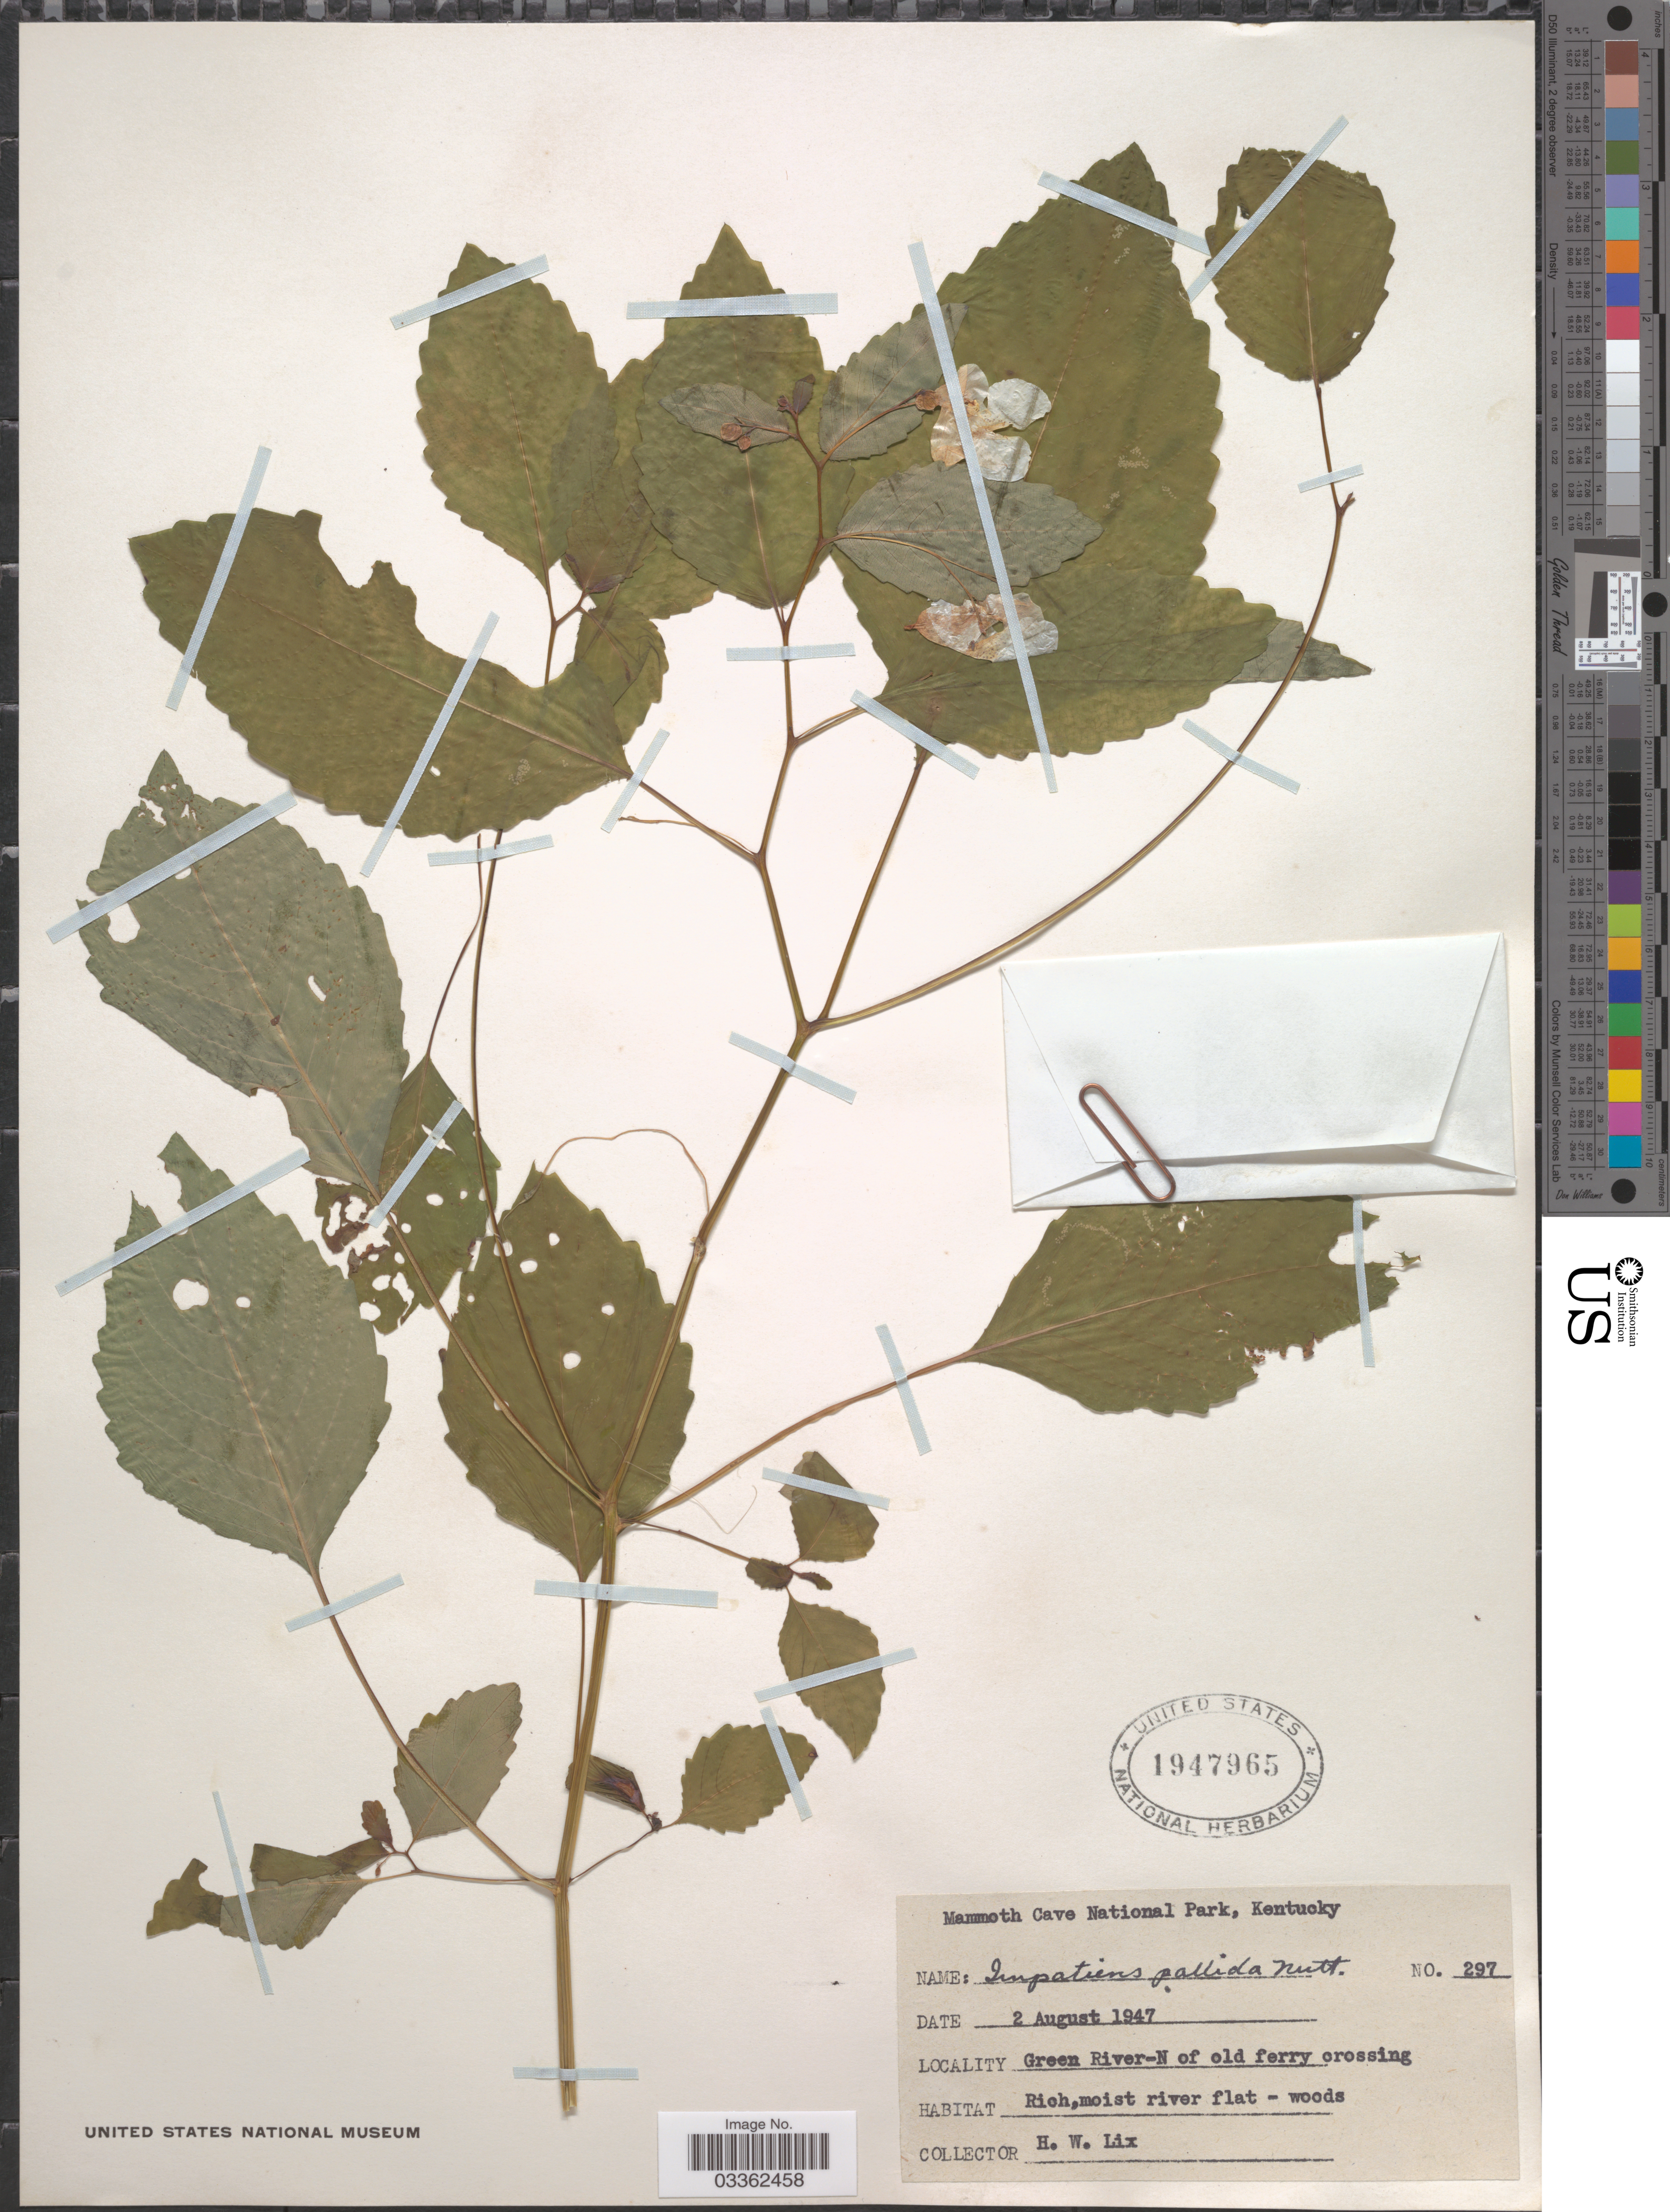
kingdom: Plantae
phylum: Tracheophyta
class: Magnoliopsida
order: Ericales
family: Balsaminaceae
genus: Impatiens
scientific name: Impatiens pallida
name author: Nutt.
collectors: H. W. Lix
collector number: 297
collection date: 1947-08-02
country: United States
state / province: Kentucky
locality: Mammoth Cave National Park. Green River- N of old ferry crossing.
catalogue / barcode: US 1947965